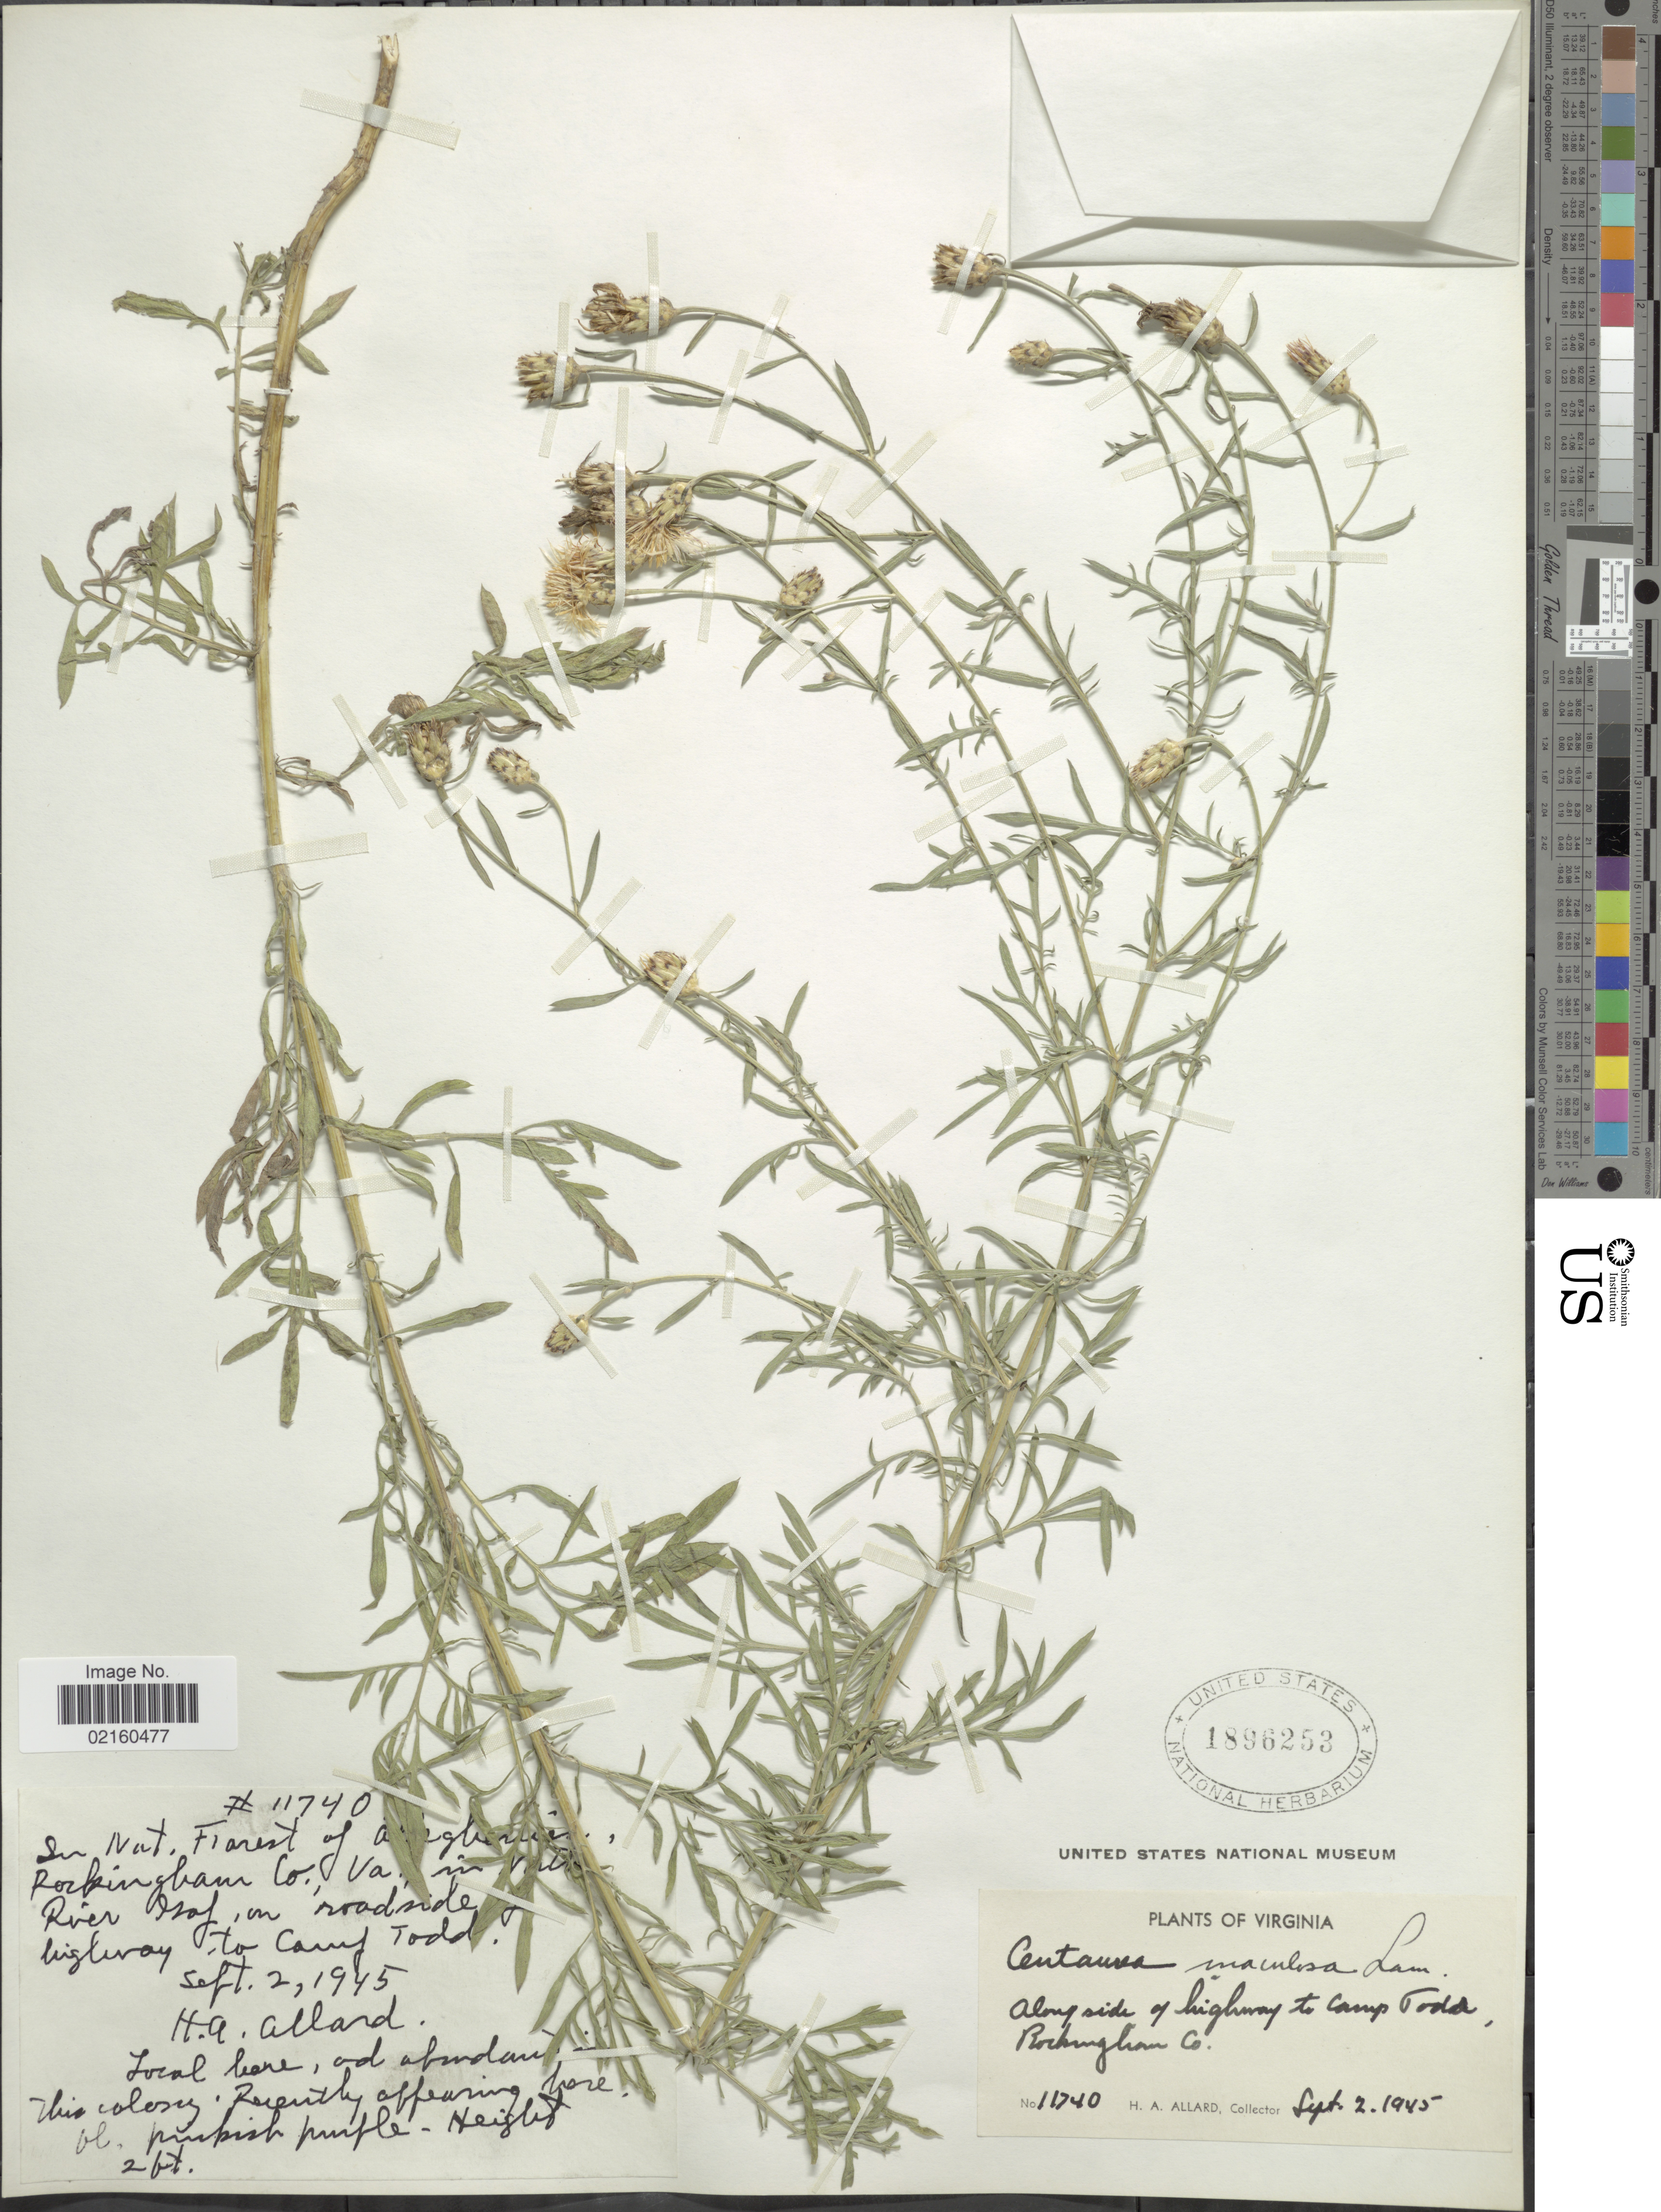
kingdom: Plantae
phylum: Tracheophyta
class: Magnoliopsida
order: Asterales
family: Asteraceae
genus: Centaurea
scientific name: Centaurea stoebe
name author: L.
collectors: H. A. Allard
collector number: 11740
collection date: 1945-09-02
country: United States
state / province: Virginia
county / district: Rockingham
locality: Along side of highway to Camp Todd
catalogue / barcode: US 1896253